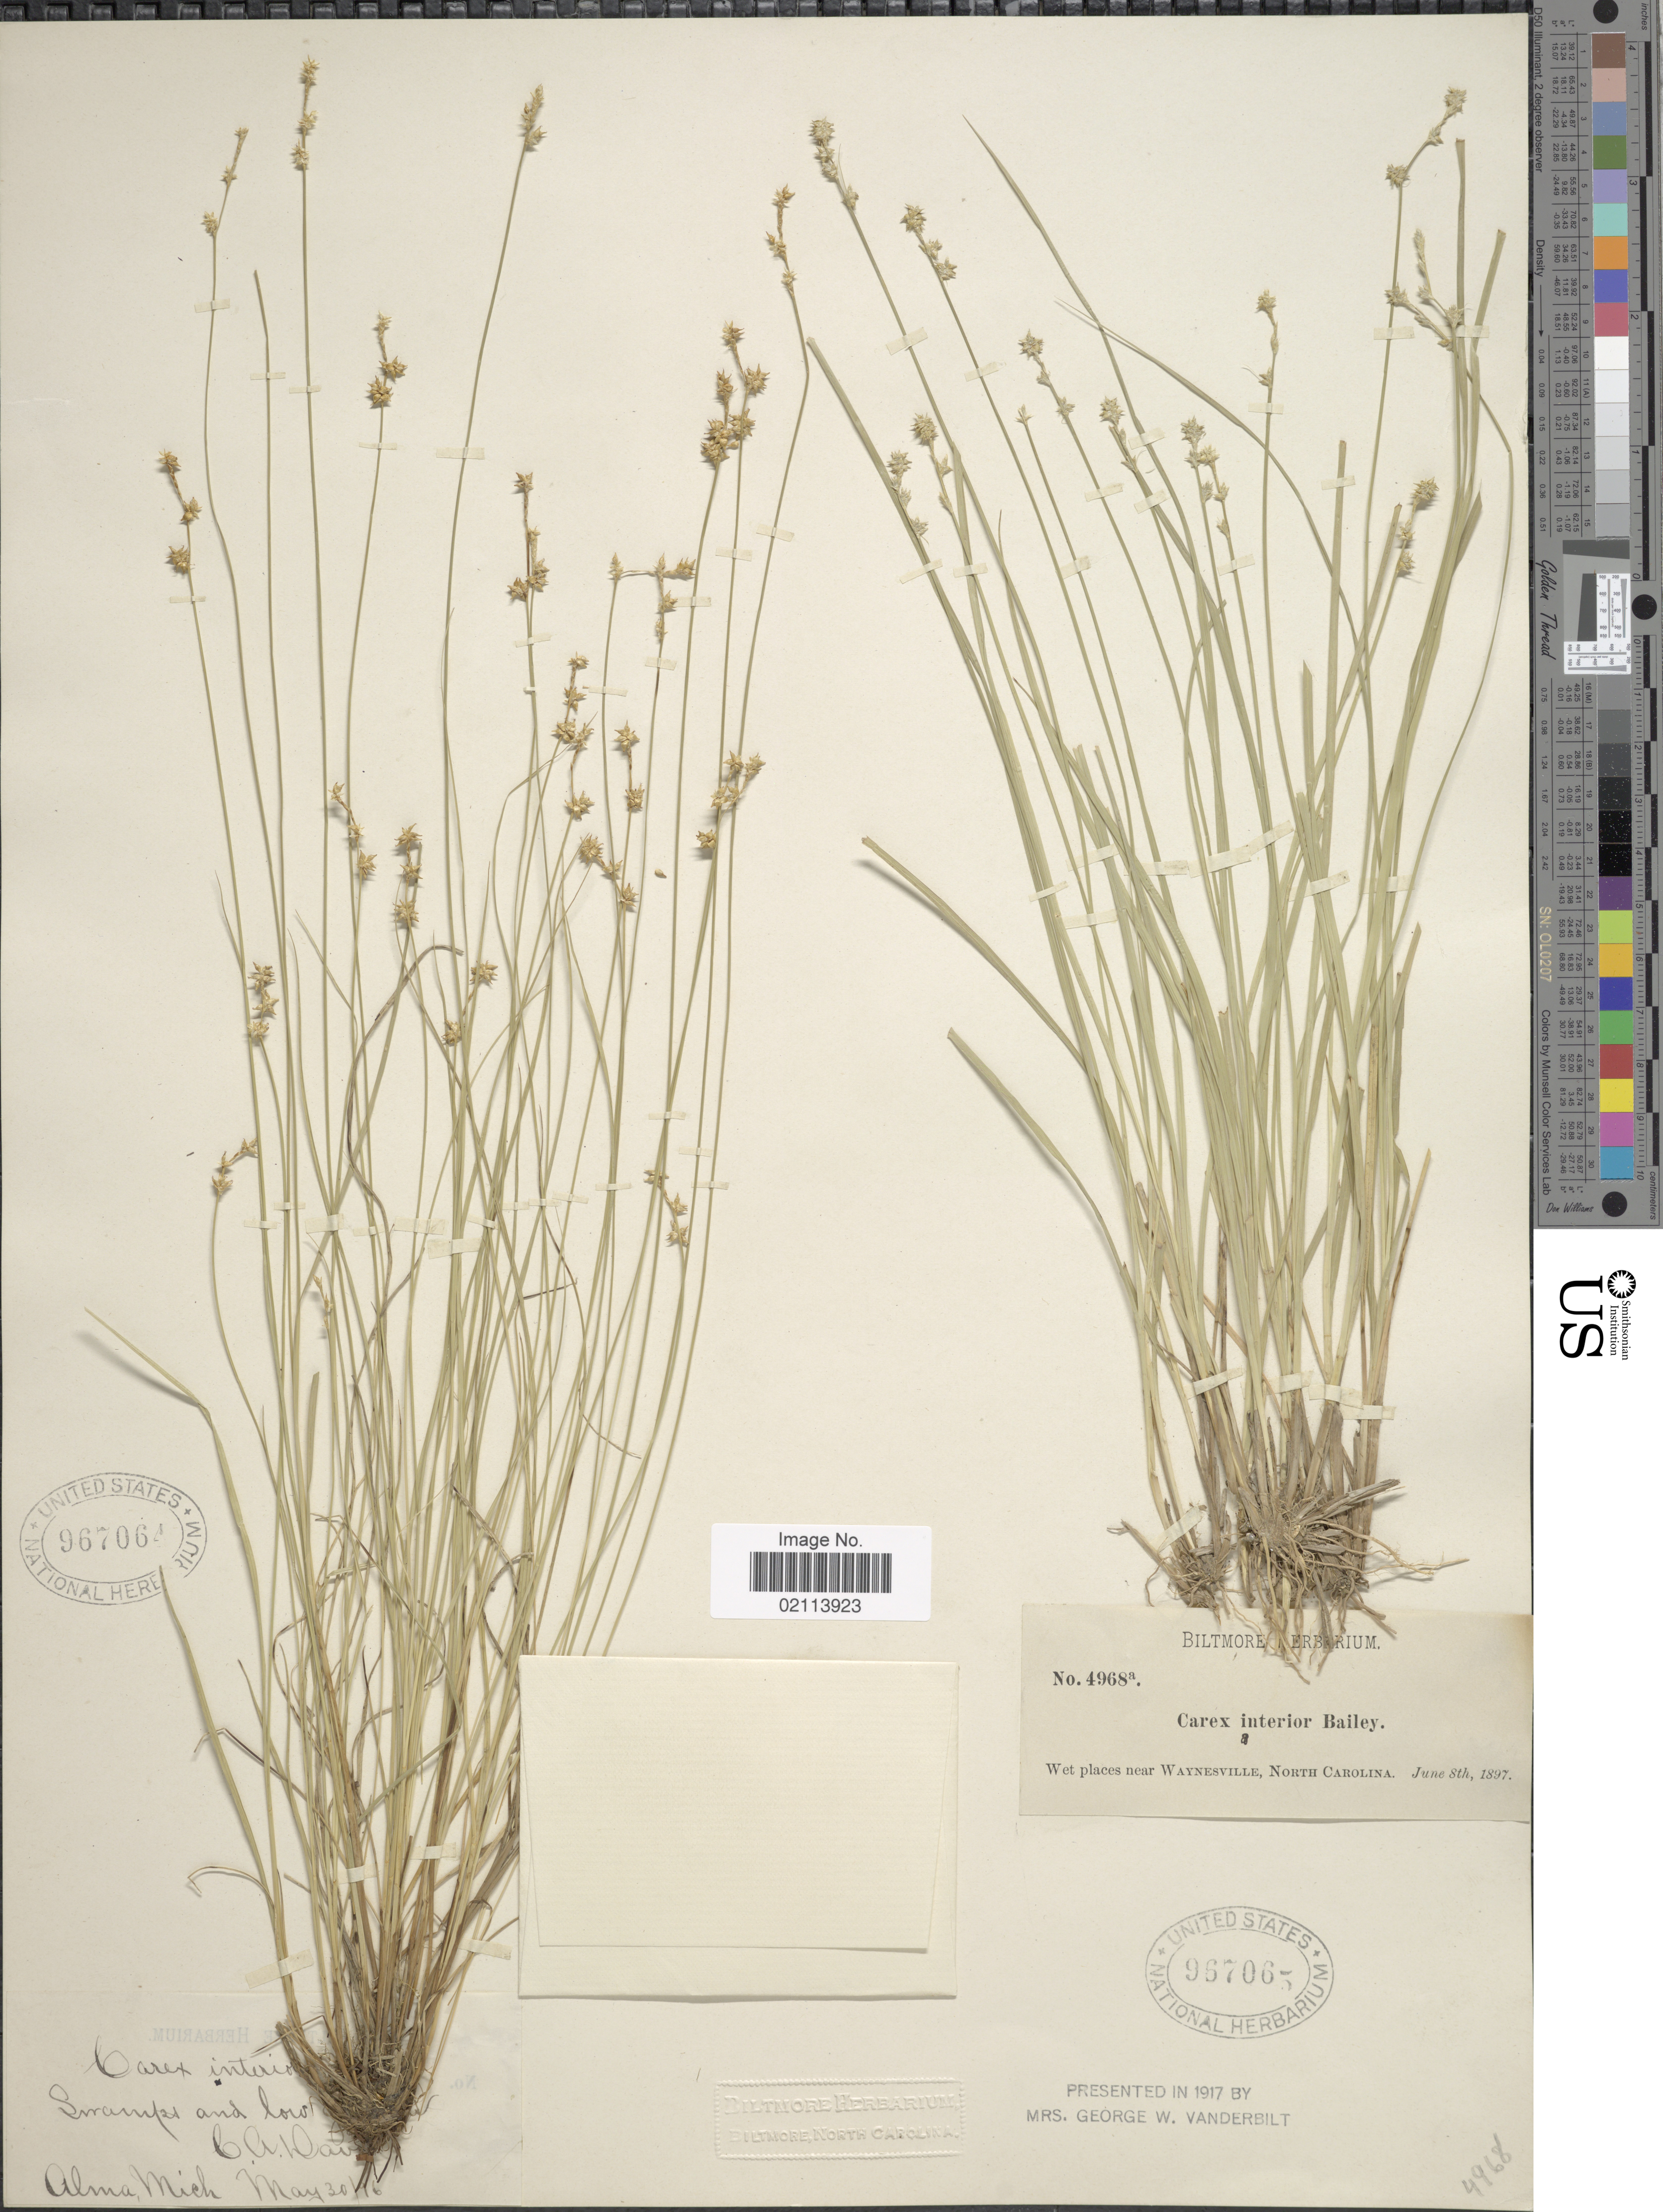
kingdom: Plantae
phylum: Tracheophyta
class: Liliopsida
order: Poales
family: Cyperaceae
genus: Carex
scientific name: Carex interior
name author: L.H. Bailey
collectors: ex herb. Biltmore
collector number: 4968a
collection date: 1897-06-08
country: United States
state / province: North Carolina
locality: Wet places near Waynesville.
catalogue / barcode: US 967065-2